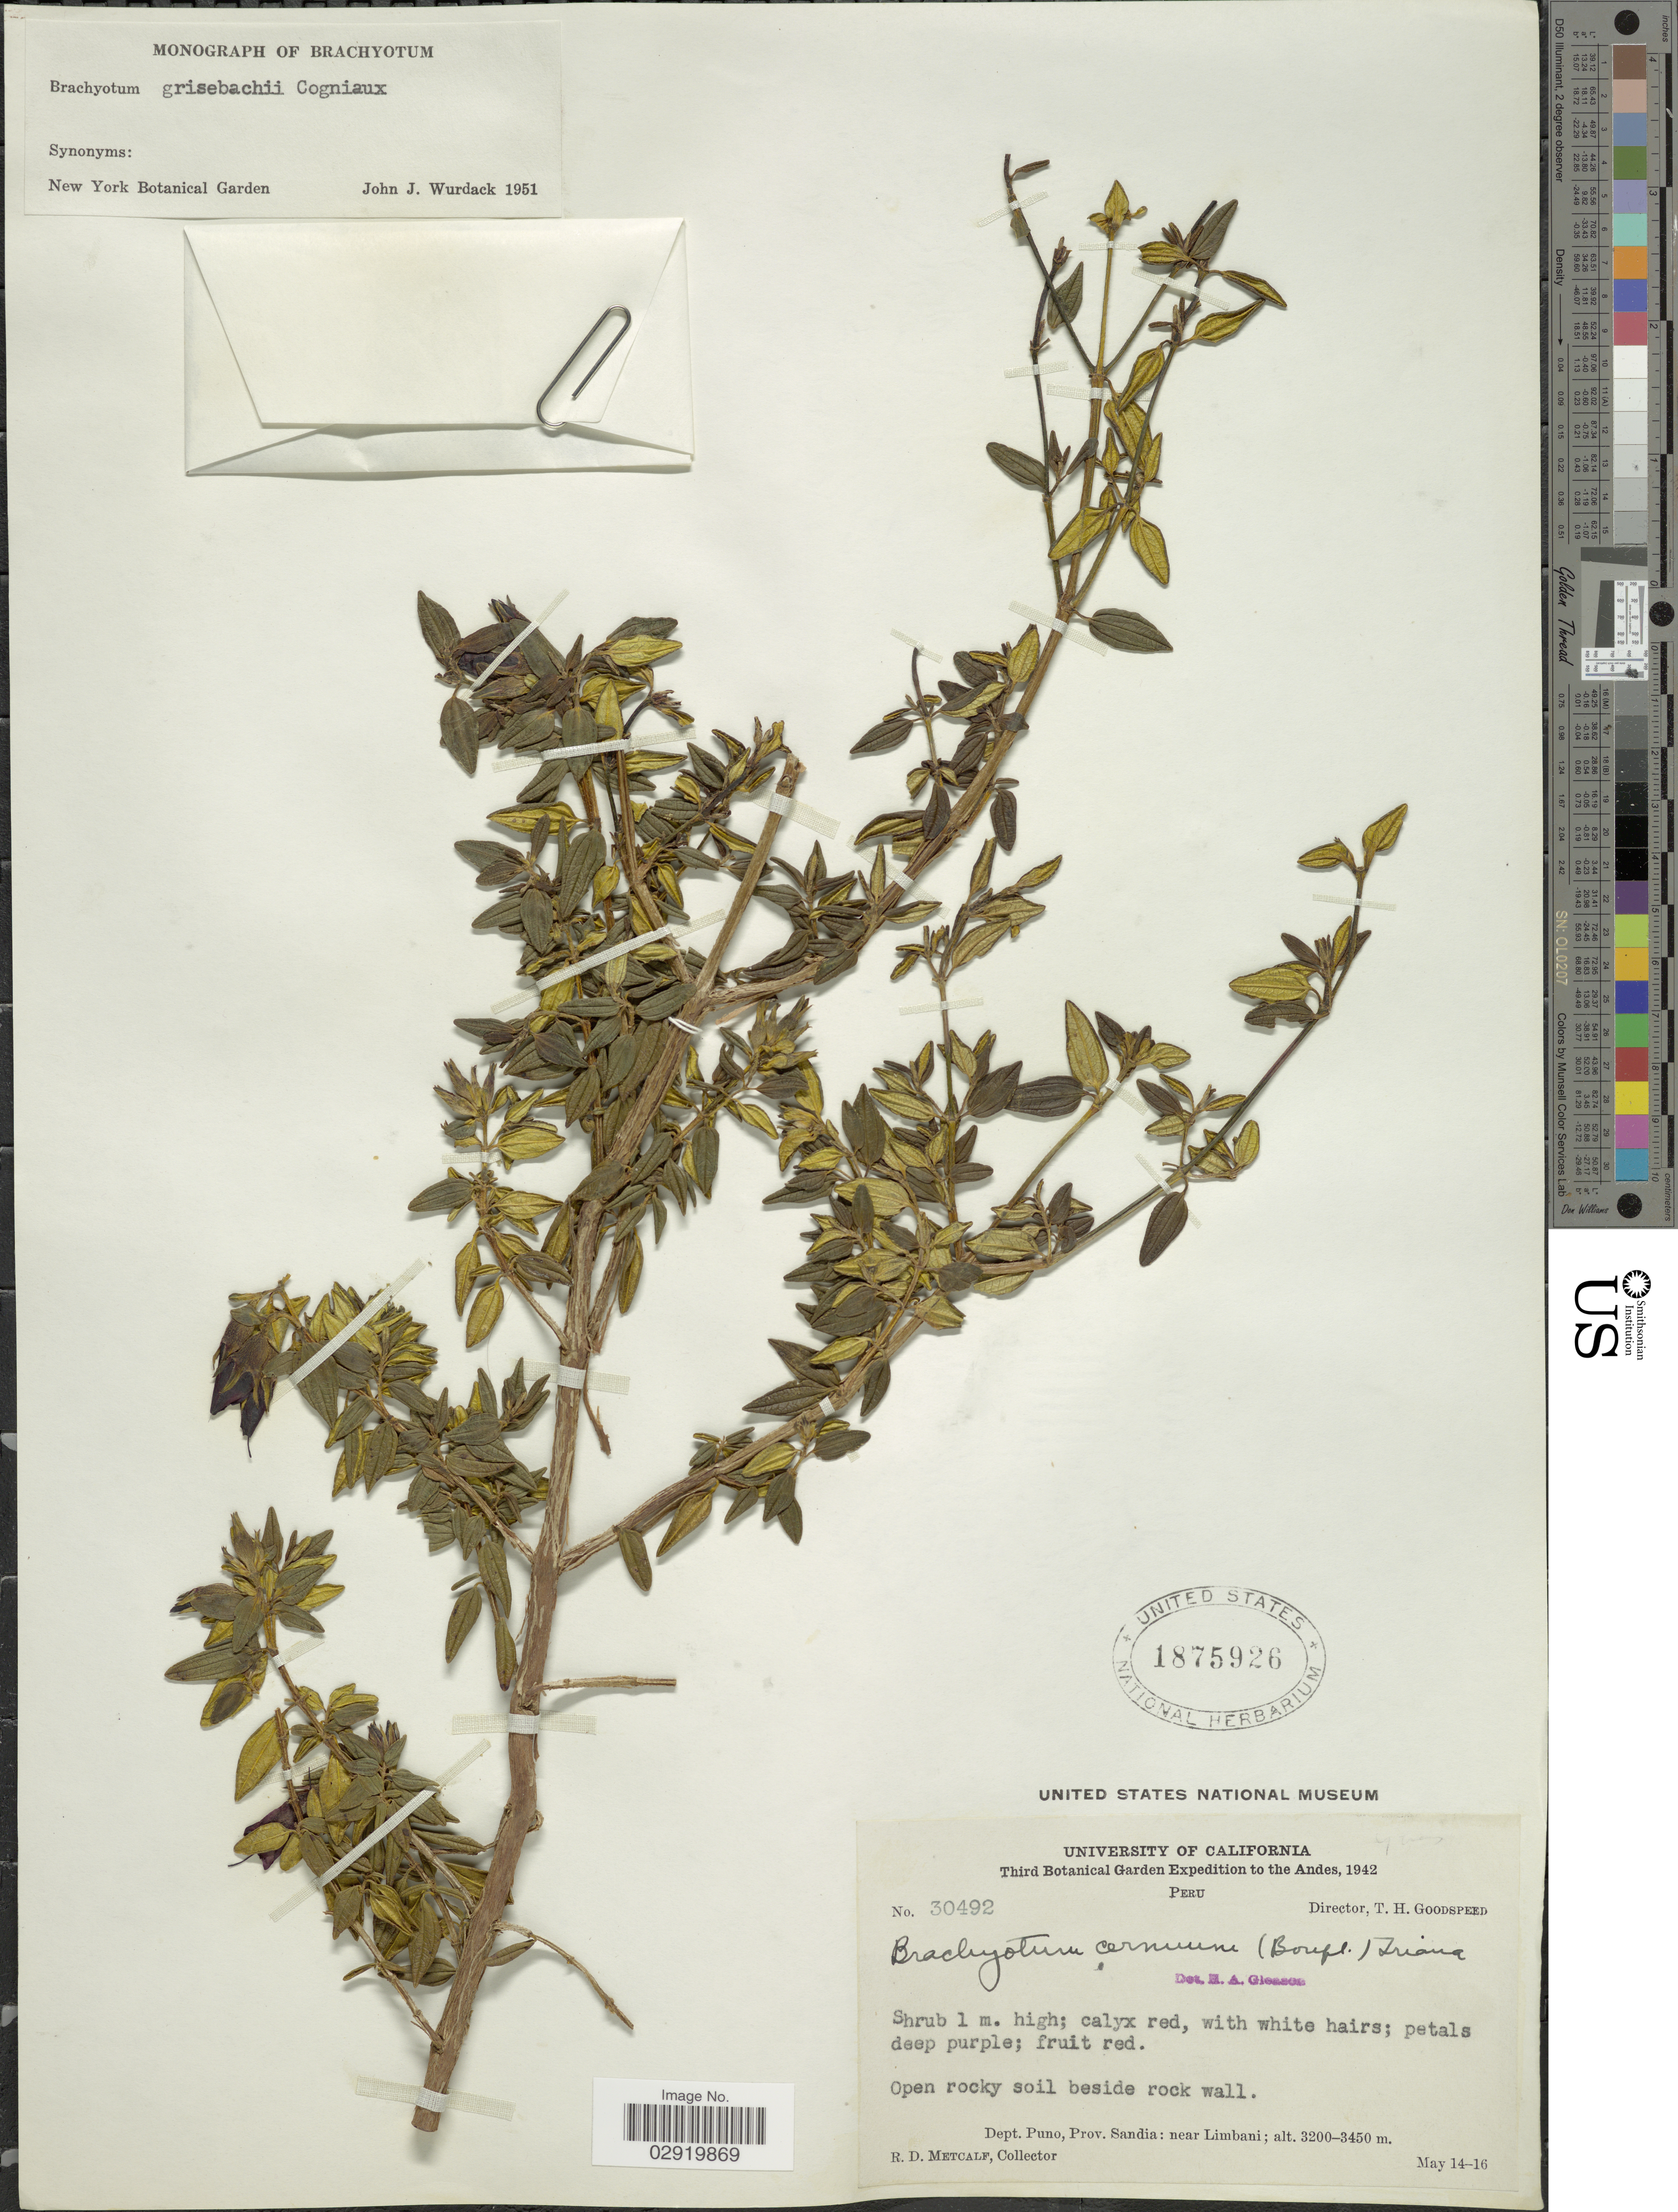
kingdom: Plantae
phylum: Tracheophyta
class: Magnoliopsida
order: Myrtales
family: Melastomataceae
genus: Brachyotum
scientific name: Brachyotum grisebachii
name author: Cogn.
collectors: R. D. Metcalf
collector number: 30492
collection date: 1942-05-14/1942-05-16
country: Peru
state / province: Puno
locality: Andes. Dept. Puno, Prov. Sandia: near Limbani.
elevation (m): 3200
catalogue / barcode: US 1875926